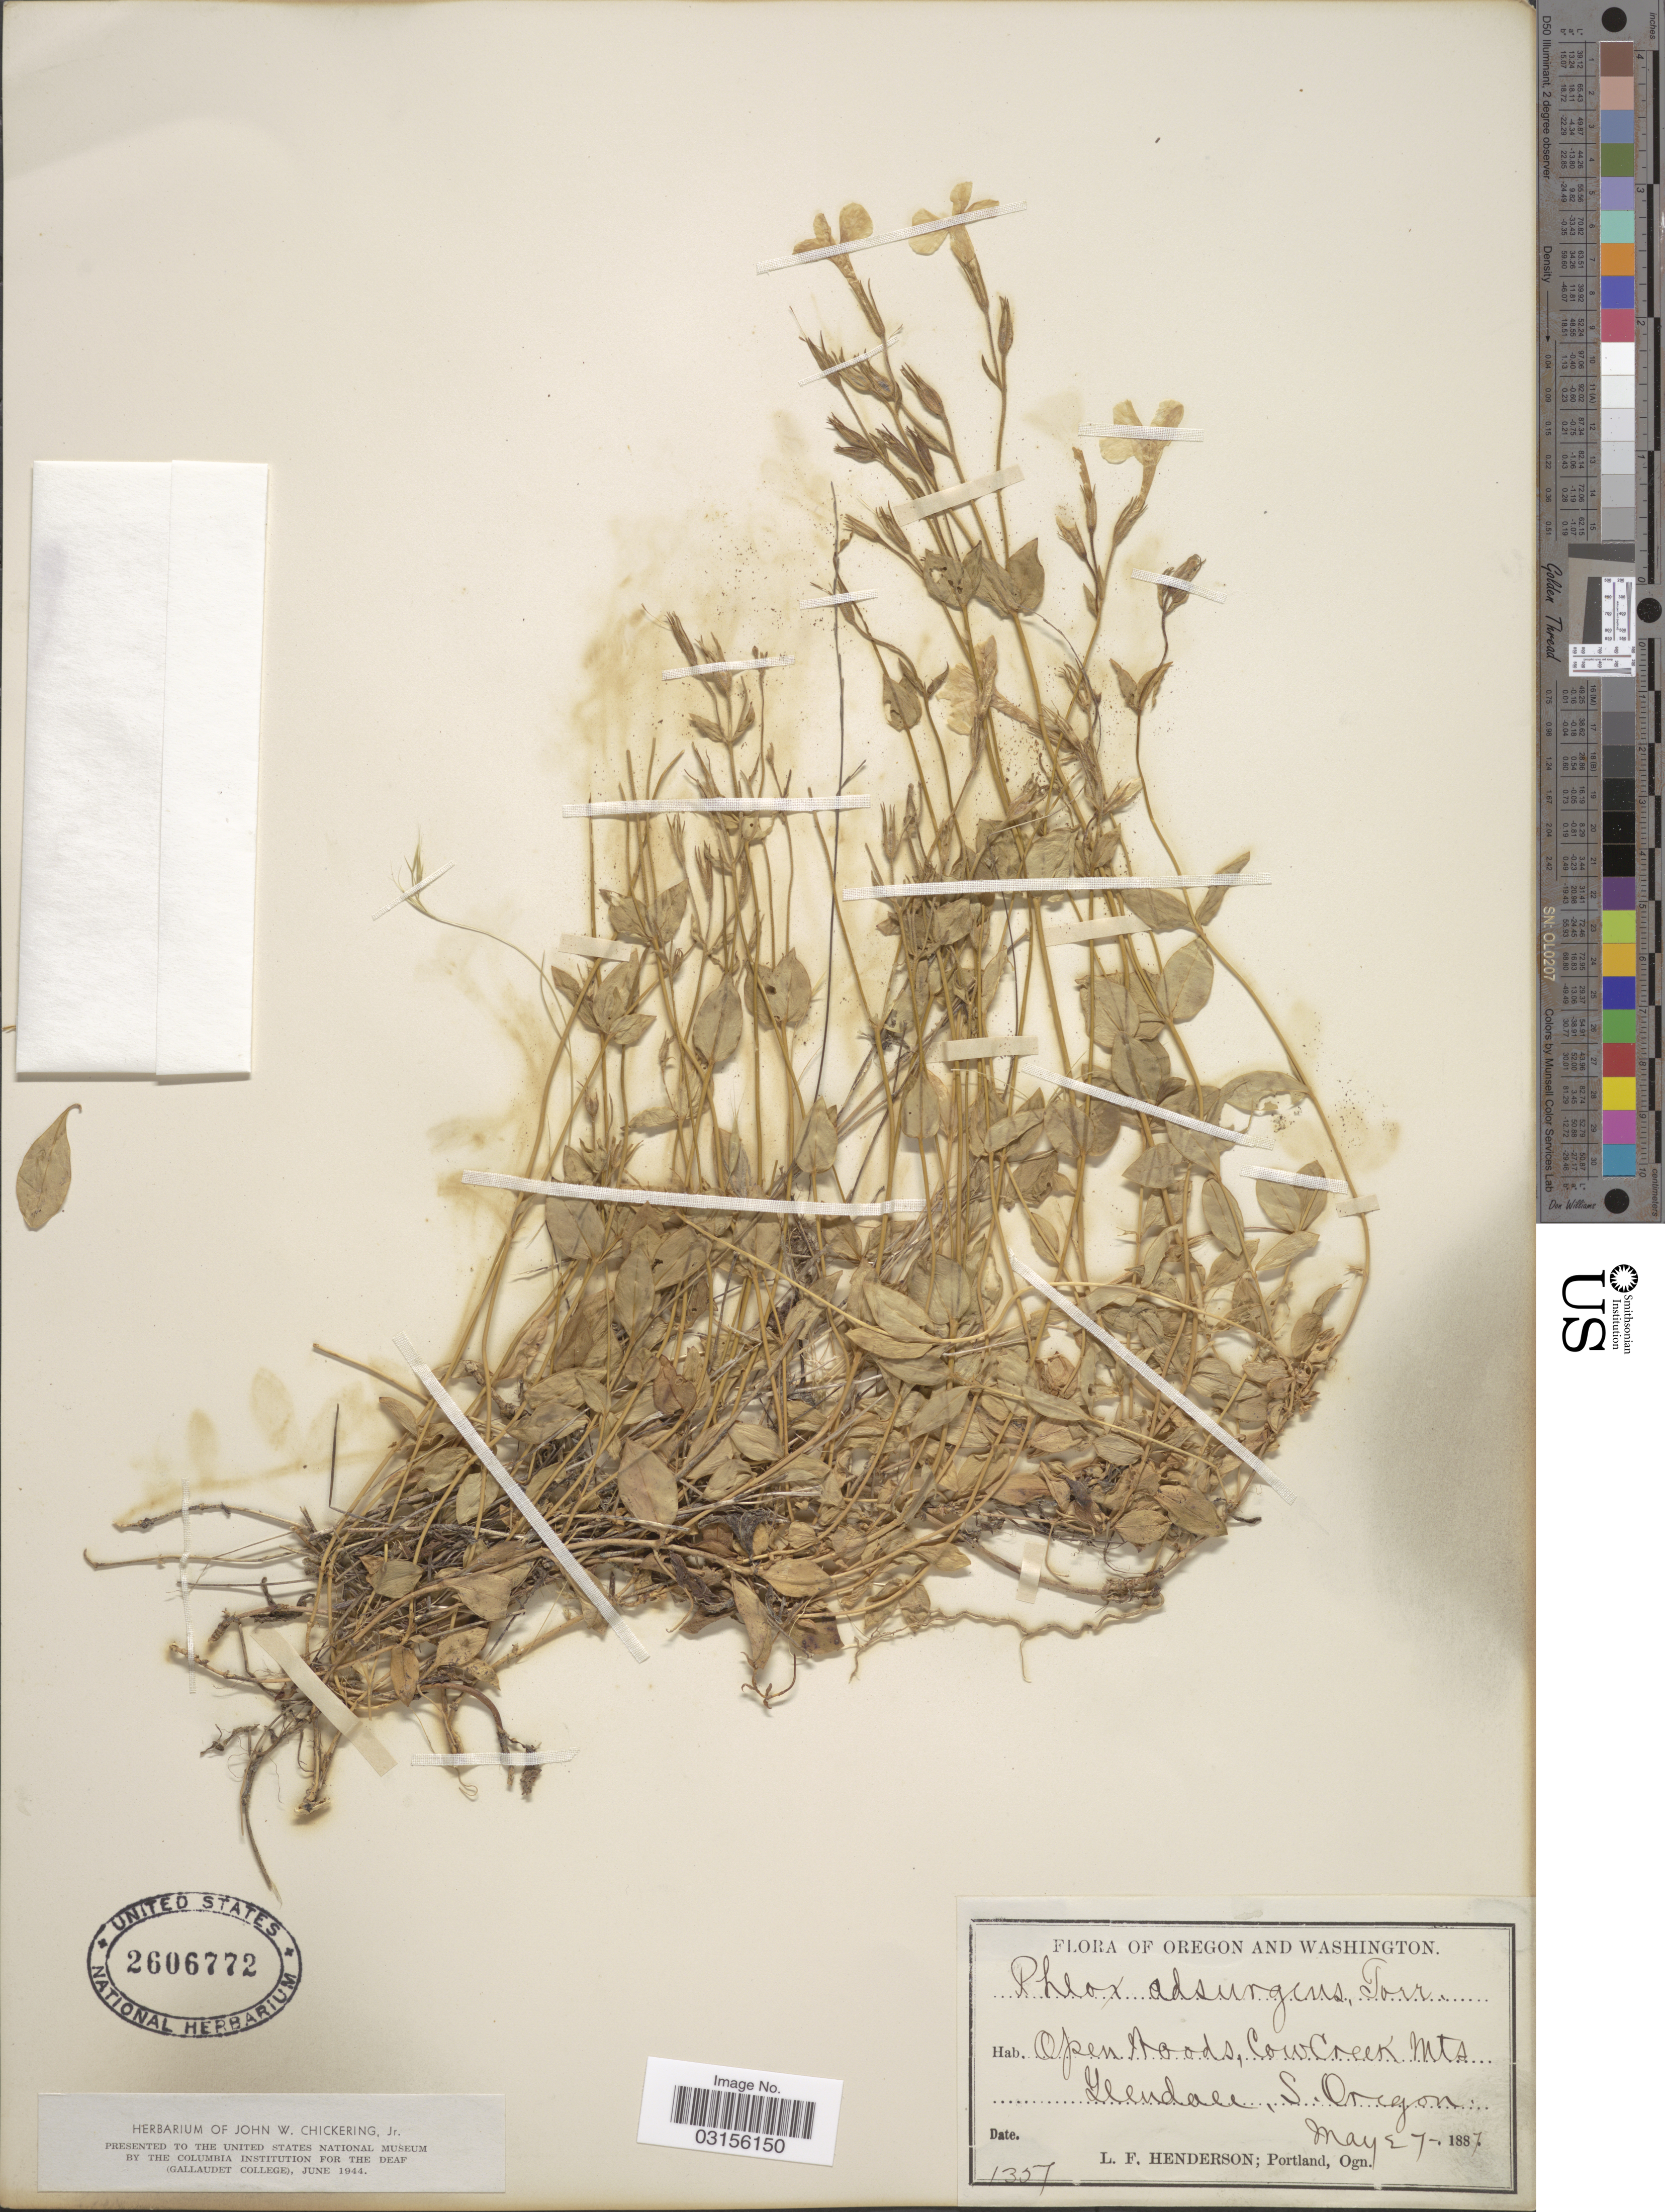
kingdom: Plantae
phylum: Tracheophyta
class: Magnoliopsida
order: Ericales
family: Polemoniaceae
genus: Phlox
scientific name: Phlox adsurgens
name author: Torr. ex A. Gray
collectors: L. Henderson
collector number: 1357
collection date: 1887-05-27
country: United States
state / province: Oregon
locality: Cow Creek Mts Glendale, S. Oregon.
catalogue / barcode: US 2606772